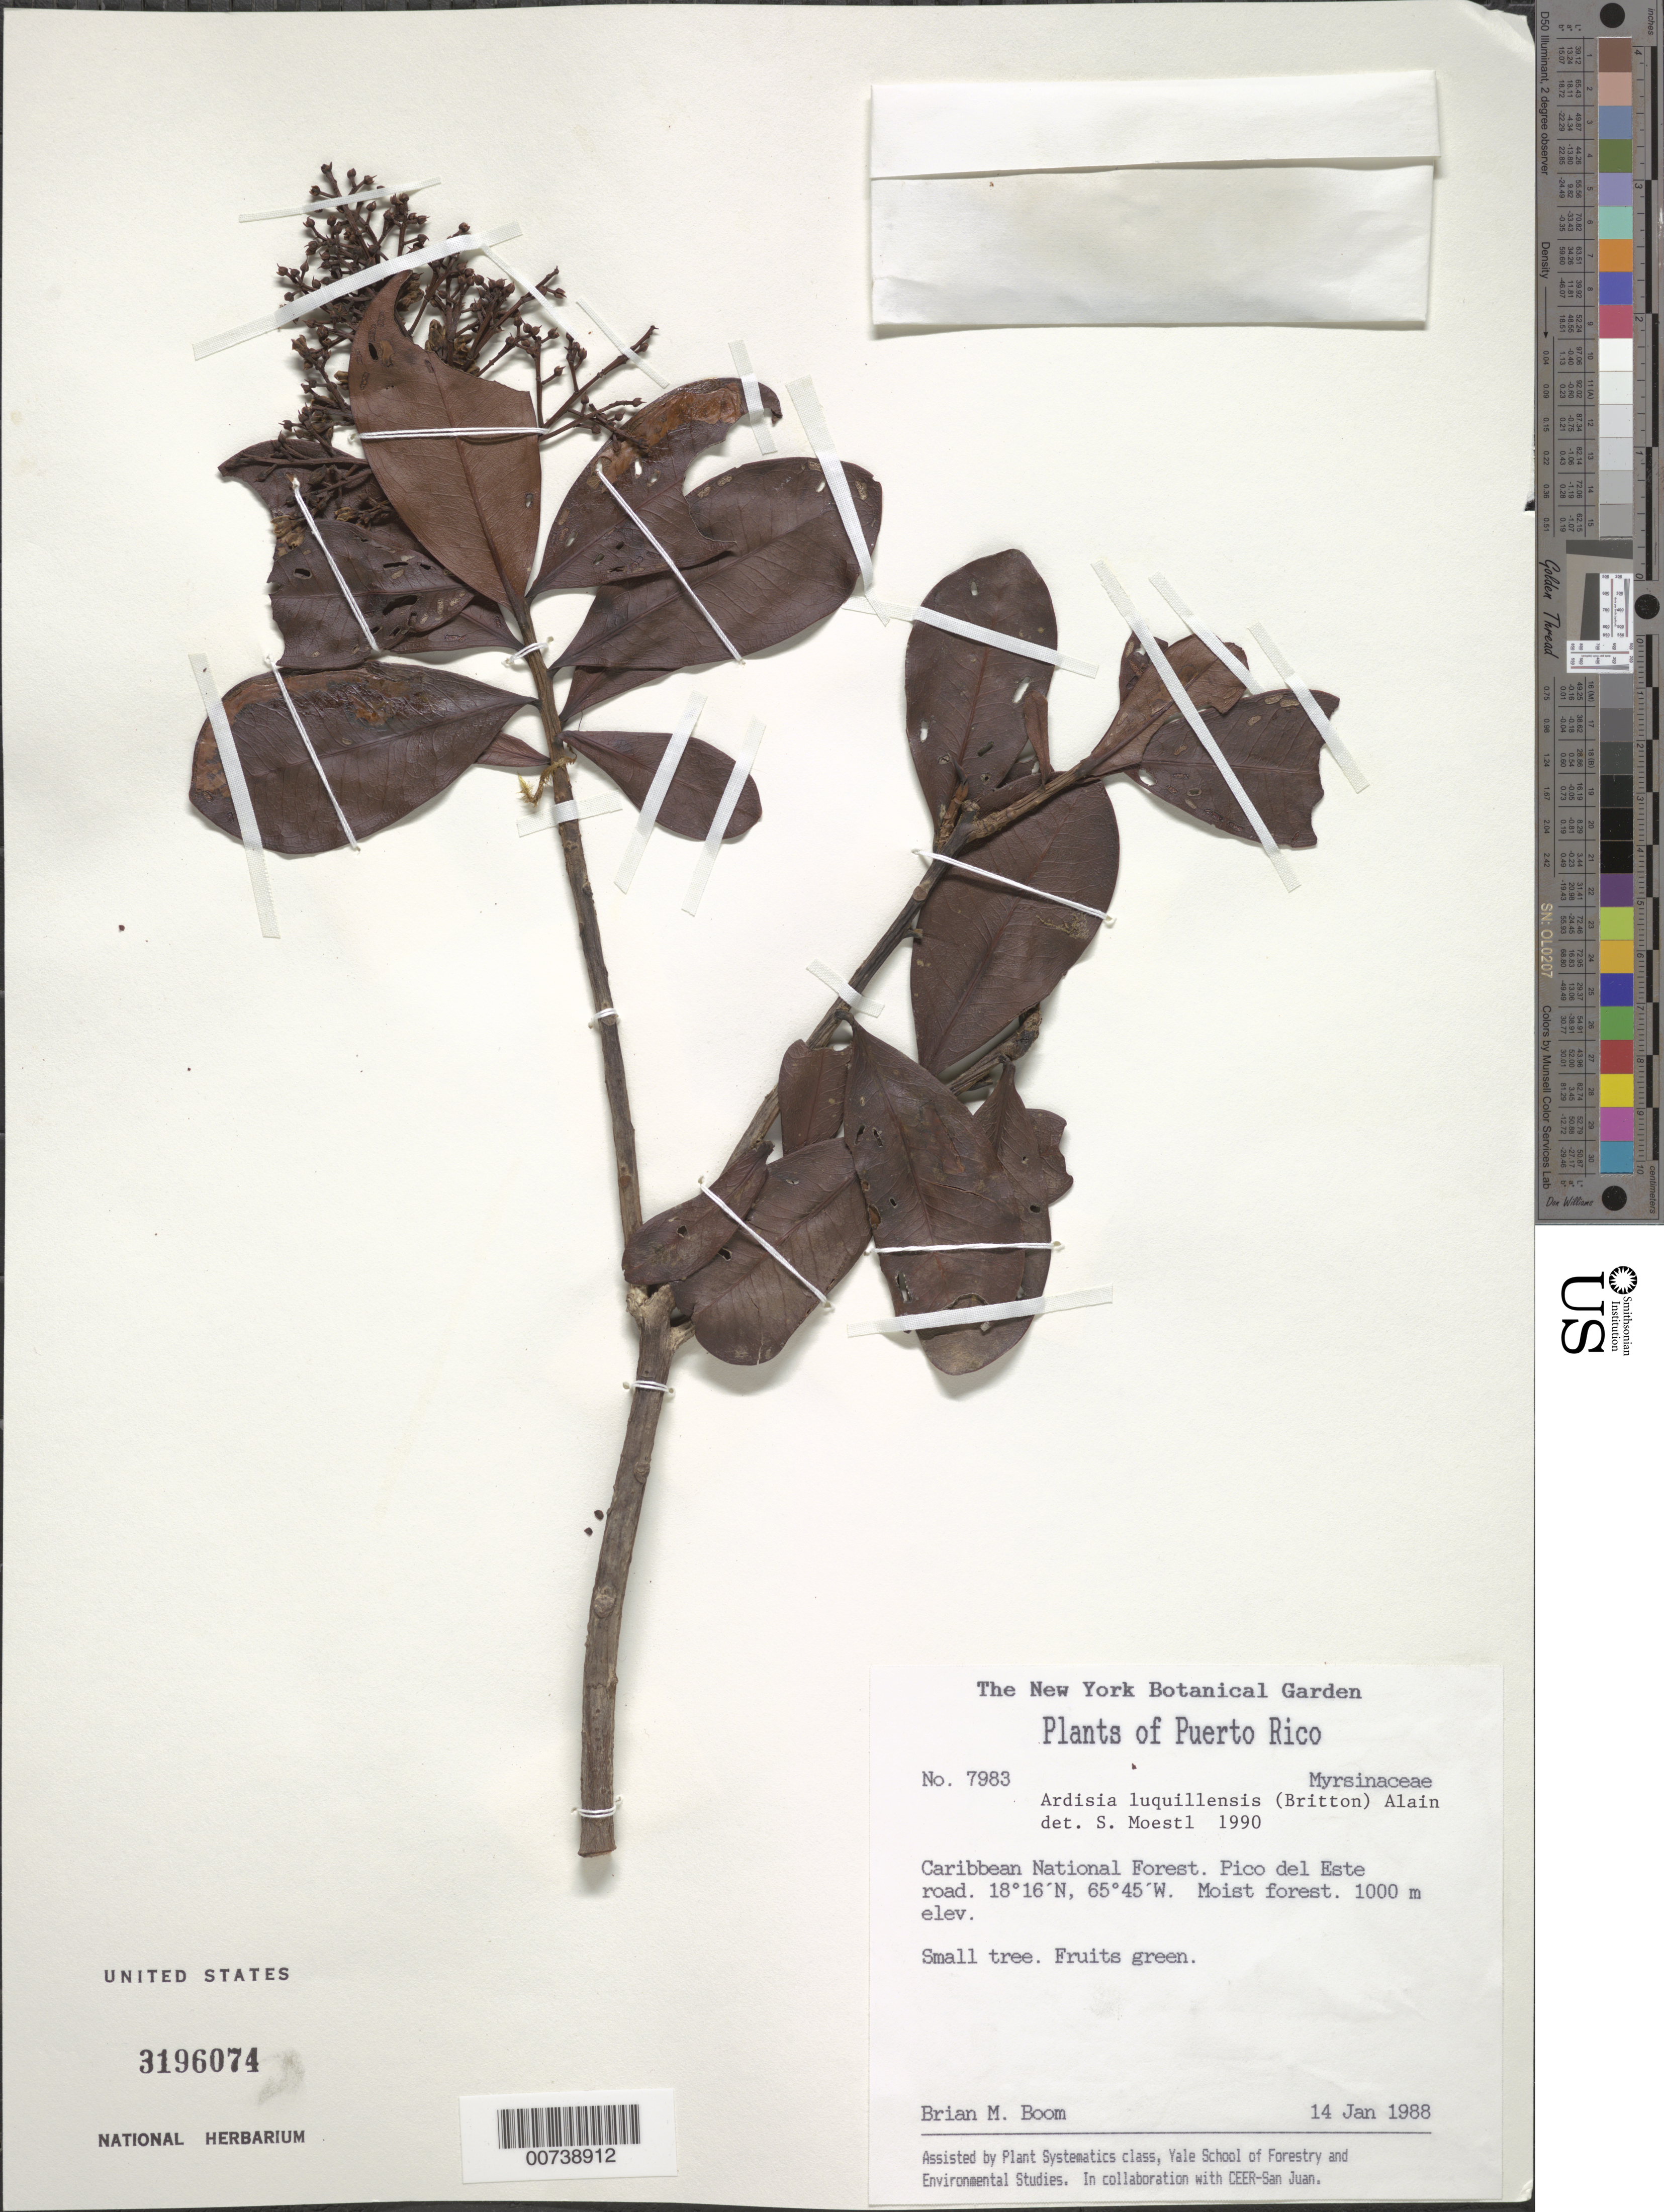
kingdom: Plantae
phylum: Tracheophyta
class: Magnoliopsida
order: Ericales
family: Primulaceae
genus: Ardisia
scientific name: Ardisia luquillensis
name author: (Britton) Alain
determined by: Moestl, S.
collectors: B. M. Boom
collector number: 7983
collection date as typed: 14 Jan 1988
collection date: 1988-01-14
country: Puerto Rico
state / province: Luquillo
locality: Caribbean National Forest. Pico del Este road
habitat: Moist forest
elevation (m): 1000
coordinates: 18.26666667, -65.75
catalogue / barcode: US 3196074